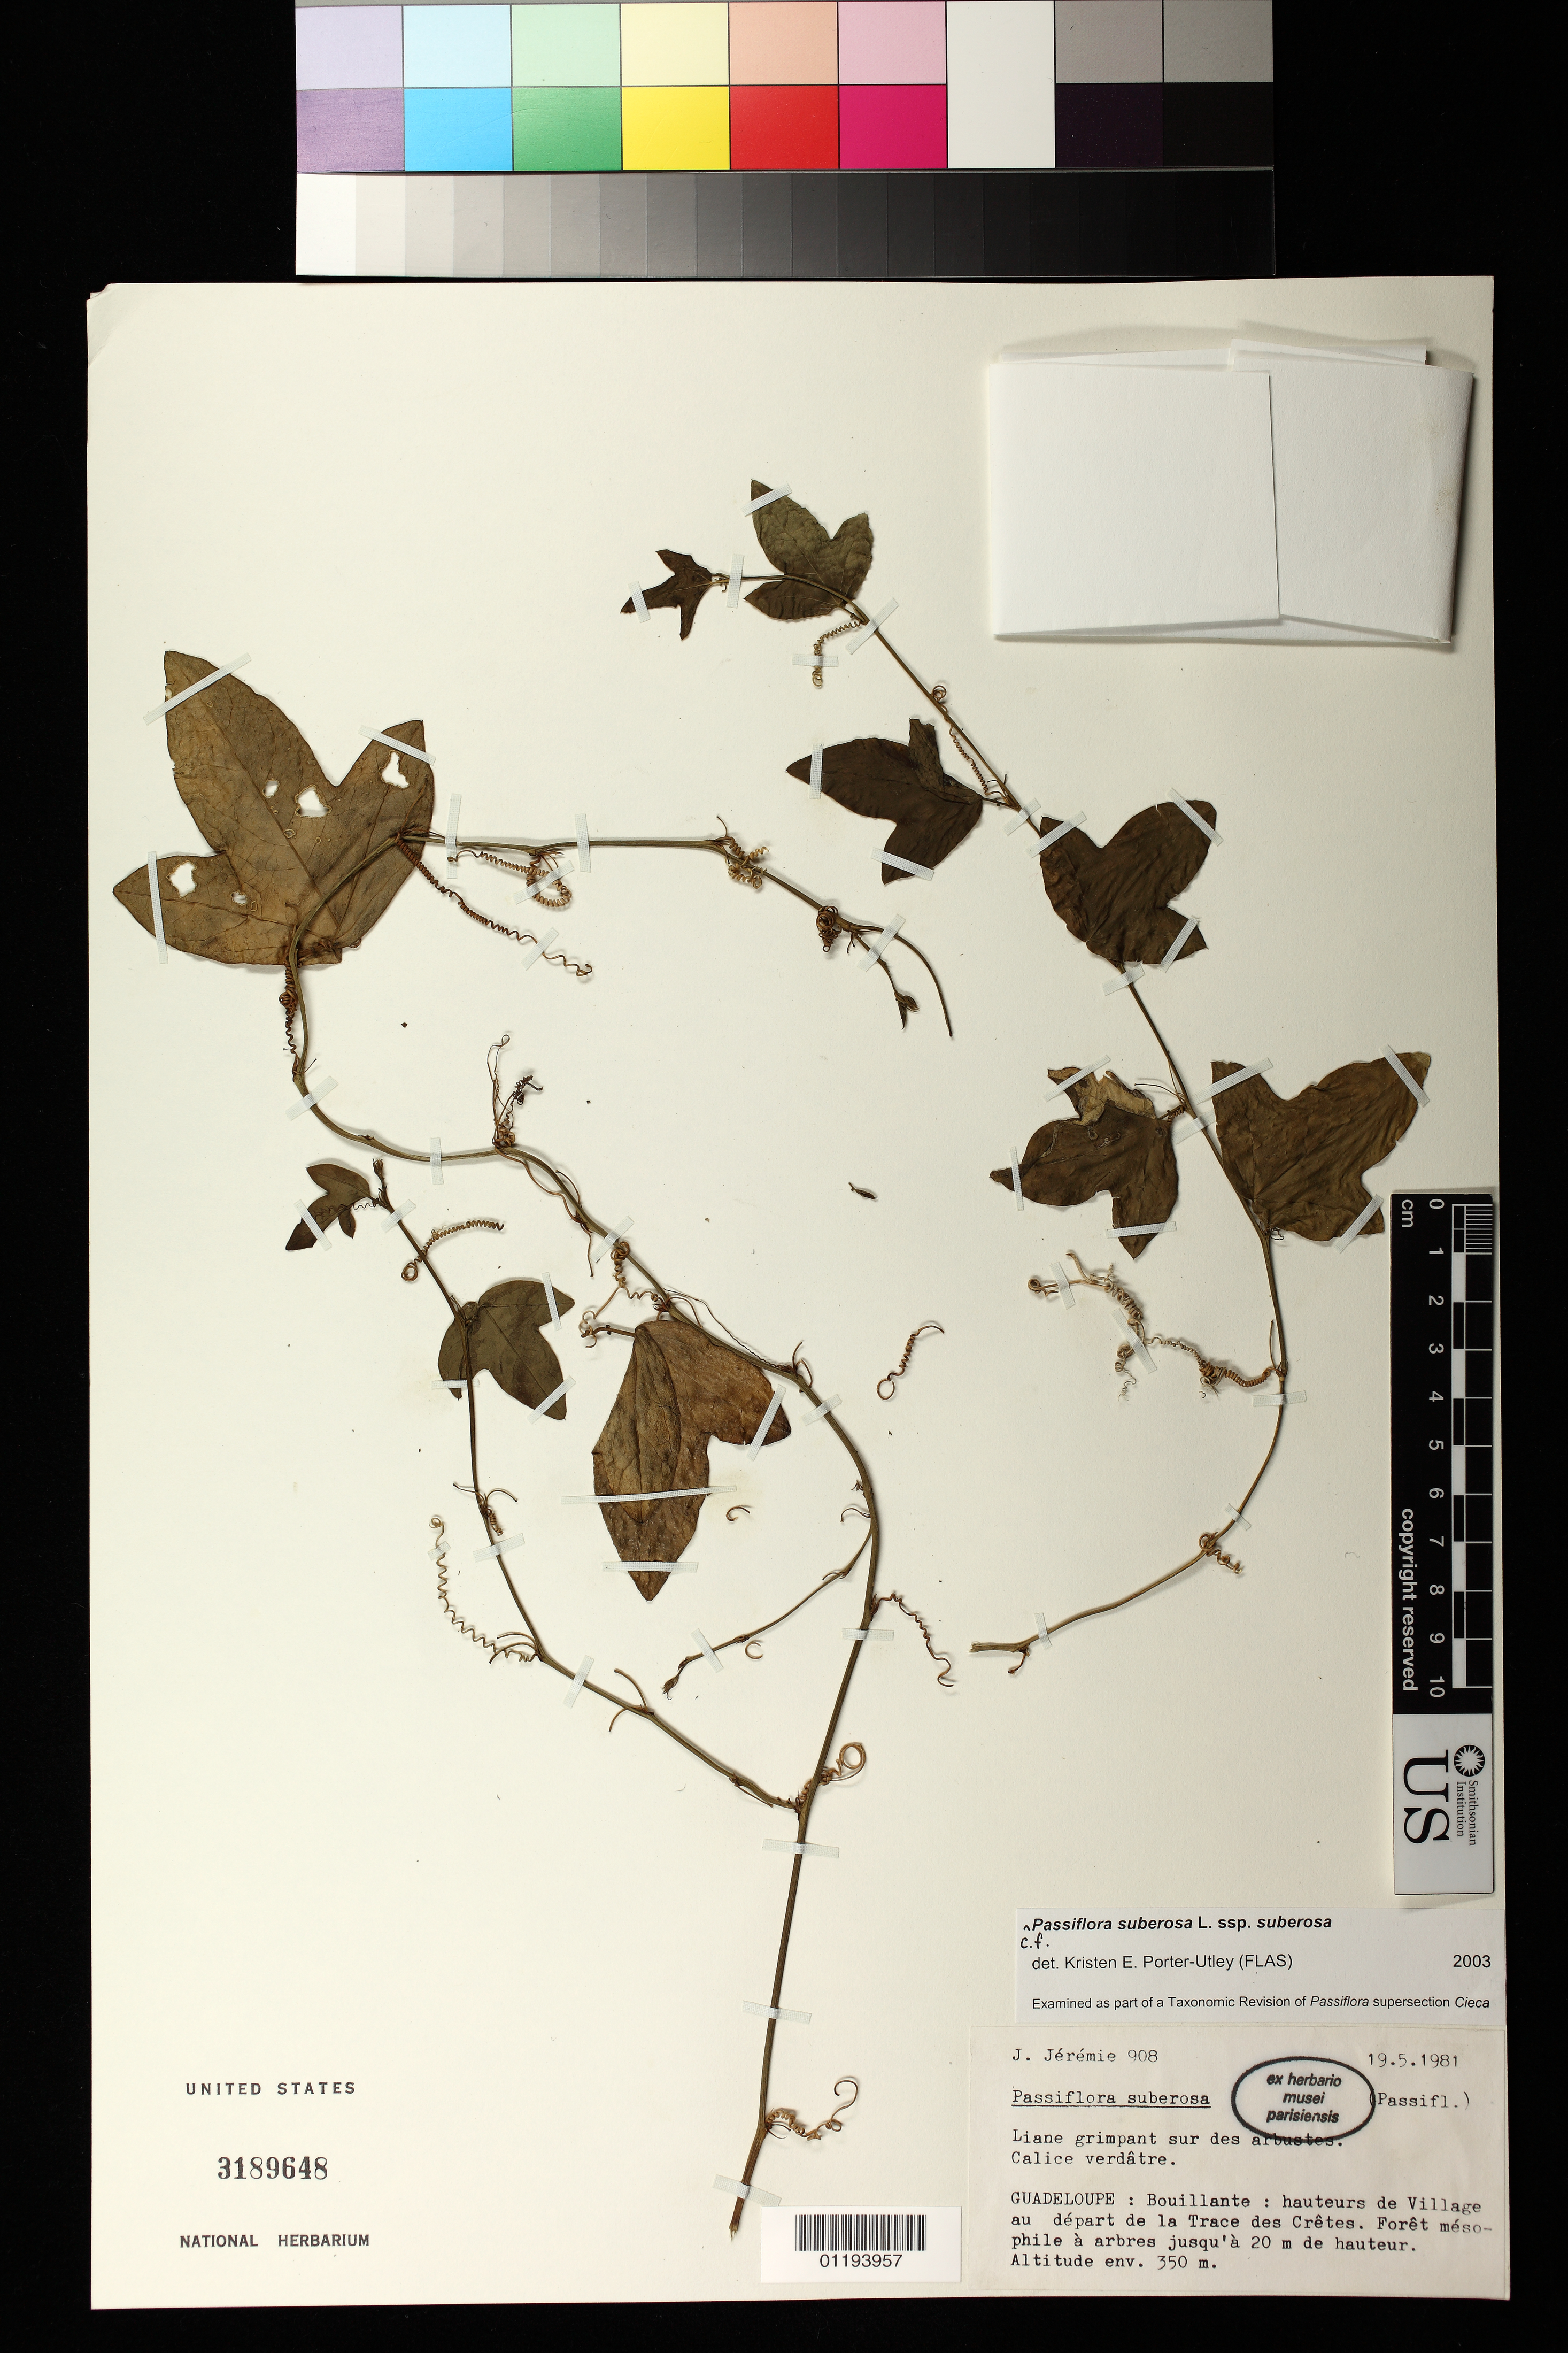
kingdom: Plantae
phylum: Tracheophyta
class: Magnoliopsida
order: Malpighiales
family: Passifloraceae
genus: Passiflora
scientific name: Passiflora suberosa subsp. suberosa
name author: L.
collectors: J. Jérémie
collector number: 908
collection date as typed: May 19 1981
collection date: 1981-05-19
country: Guadeloupe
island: Basse Terre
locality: Bouillante: hauteurs de Village au depart de la Trace des Cretes.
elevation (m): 350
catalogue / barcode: US 3189648